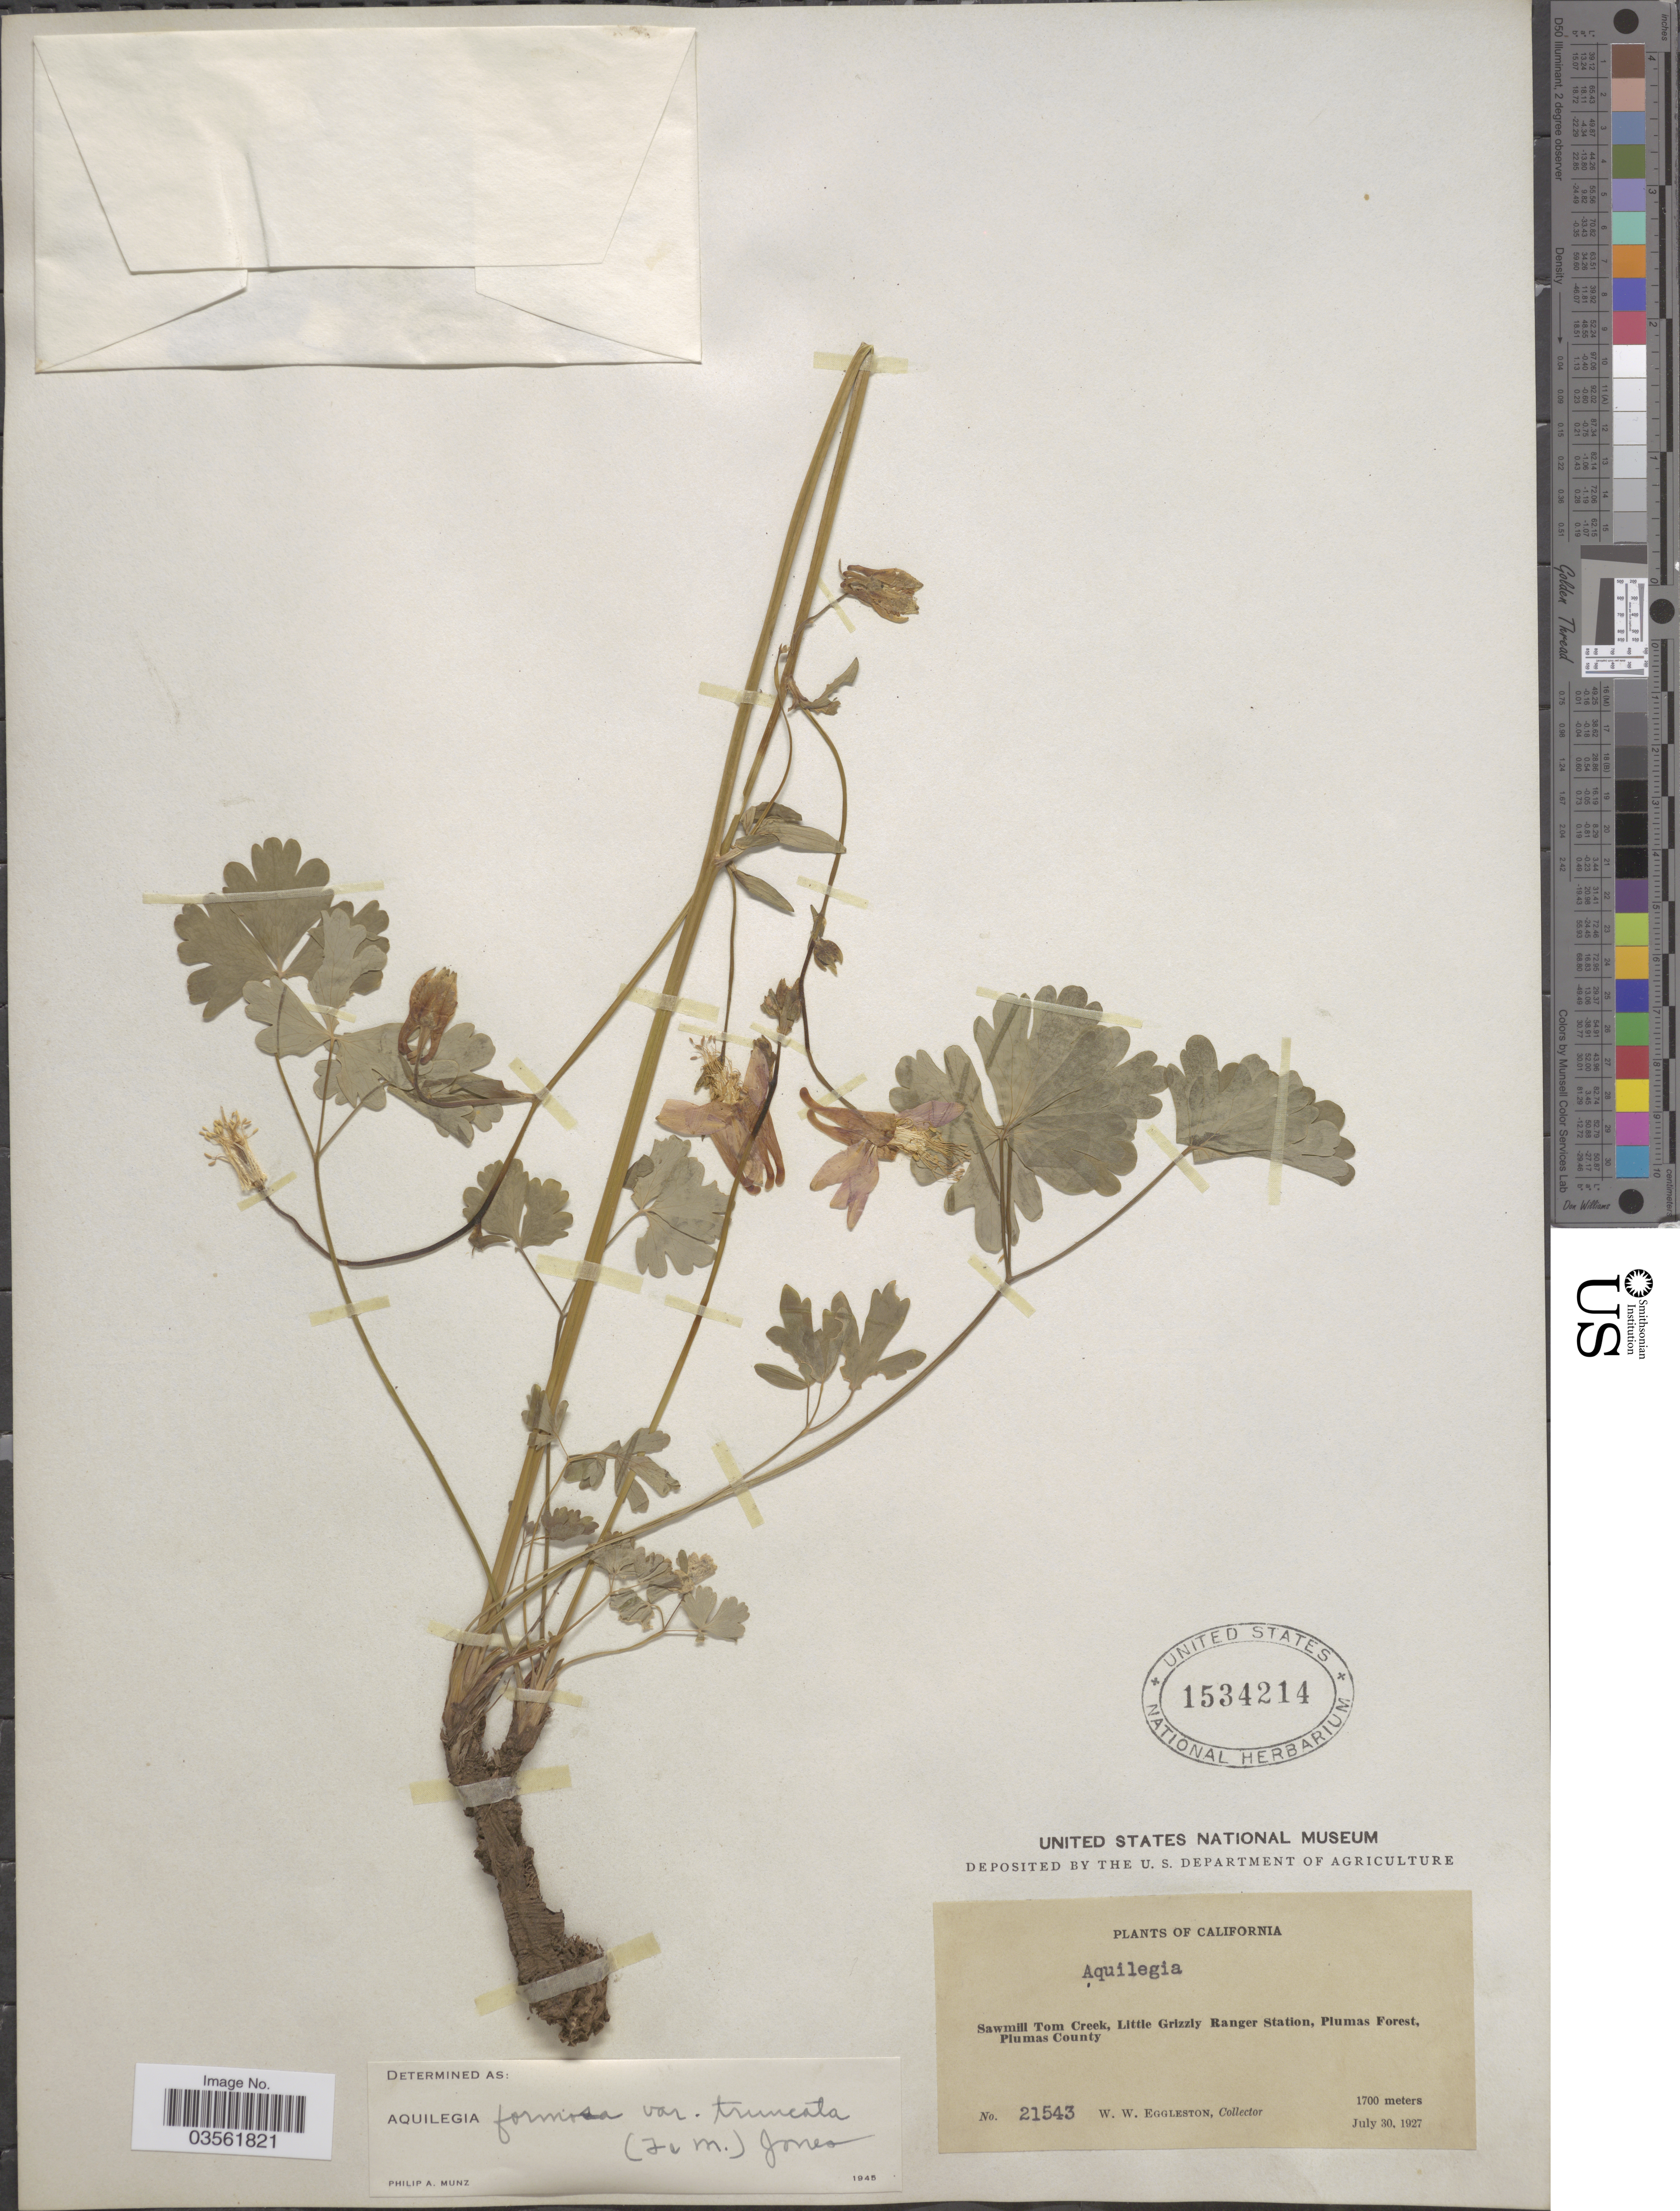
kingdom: Plantae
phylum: Tracheophyta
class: Magnoliopsida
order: Ranunculales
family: Ranunculaceae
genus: Aquilegia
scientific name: Aquilegia formosa var. truncata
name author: M.E. Jones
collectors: W. W. Eggleston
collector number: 21543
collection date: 1927-07-30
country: United States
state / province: California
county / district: Plumas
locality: Sawmill Tom Creek, Little Grizzly Ranger Station, Plumas Forest, Plumas County.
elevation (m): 1700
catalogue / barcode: US 1534214